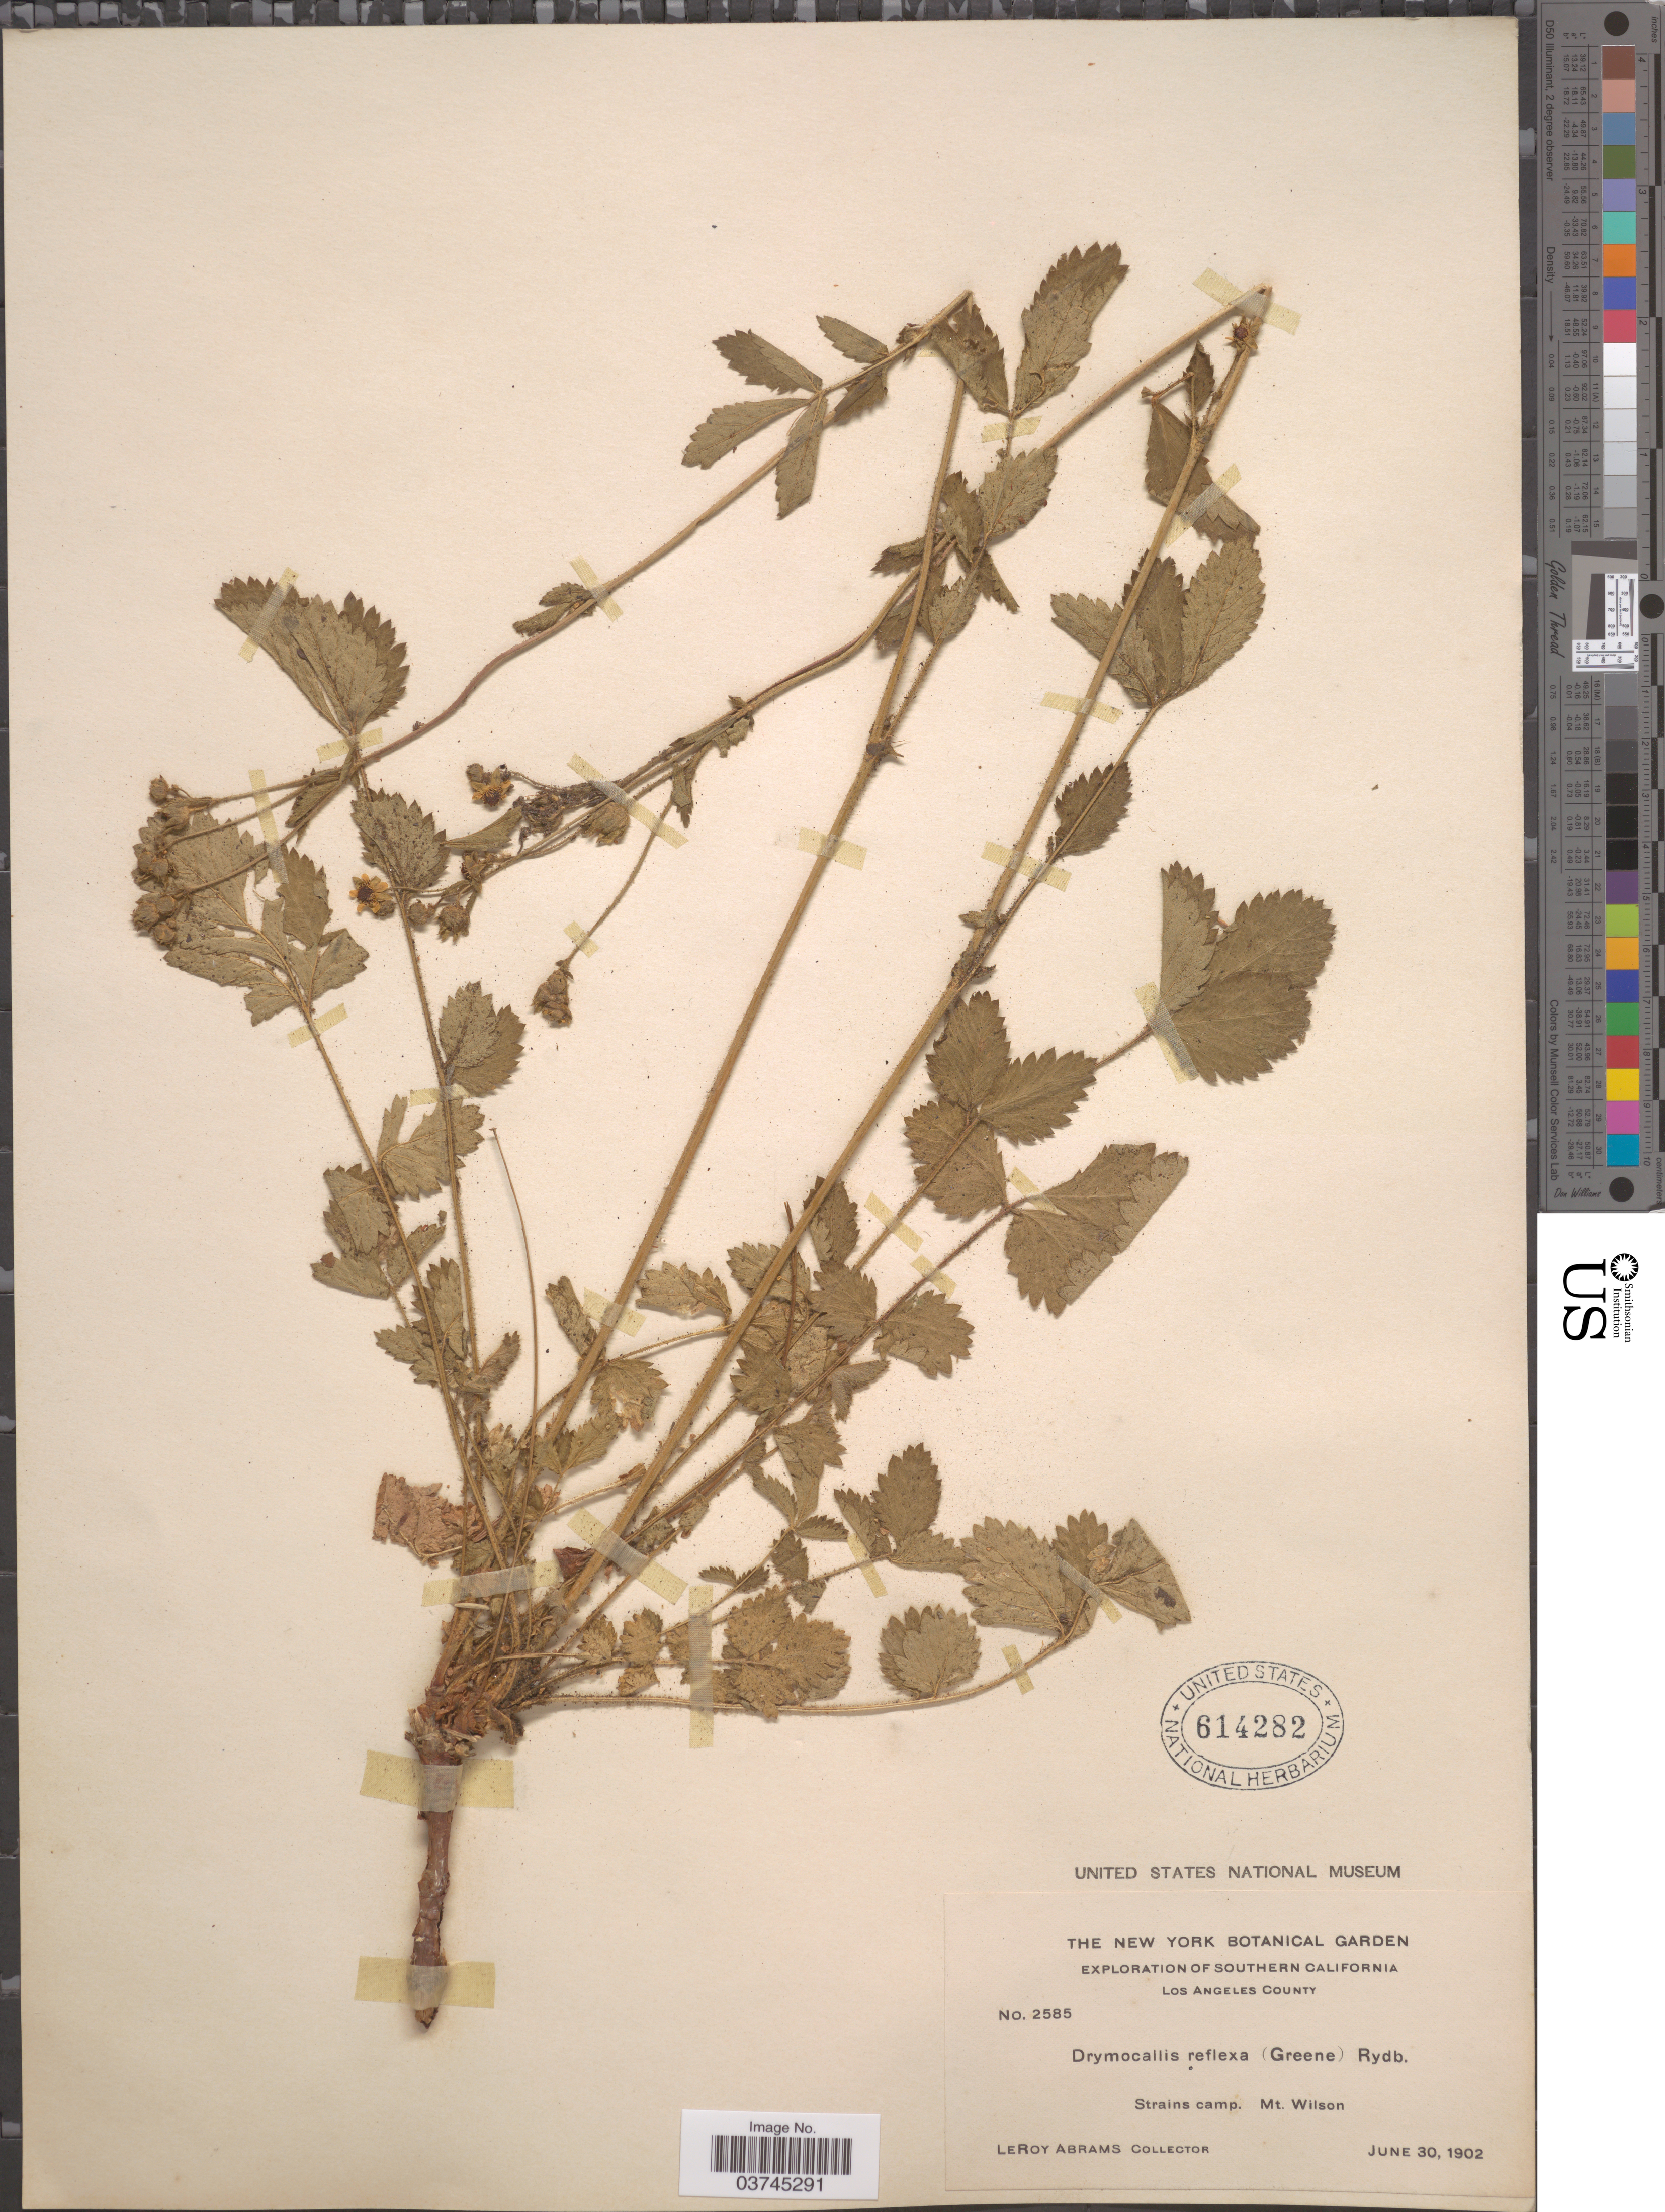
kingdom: Plantae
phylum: Tracheophyta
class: Magnoliopsida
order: Rosales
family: Rosaceae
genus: Drymocallis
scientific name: Drymocallis glandulosa subsp. reflexa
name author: (Greene) Soják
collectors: L. Abrams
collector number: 2585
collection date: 1902-06-30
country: United States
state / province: California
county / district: Los Angeles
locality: Southern California. Los Angeles County. Strains camp. Mt. Wilson.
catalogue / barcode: US 614282